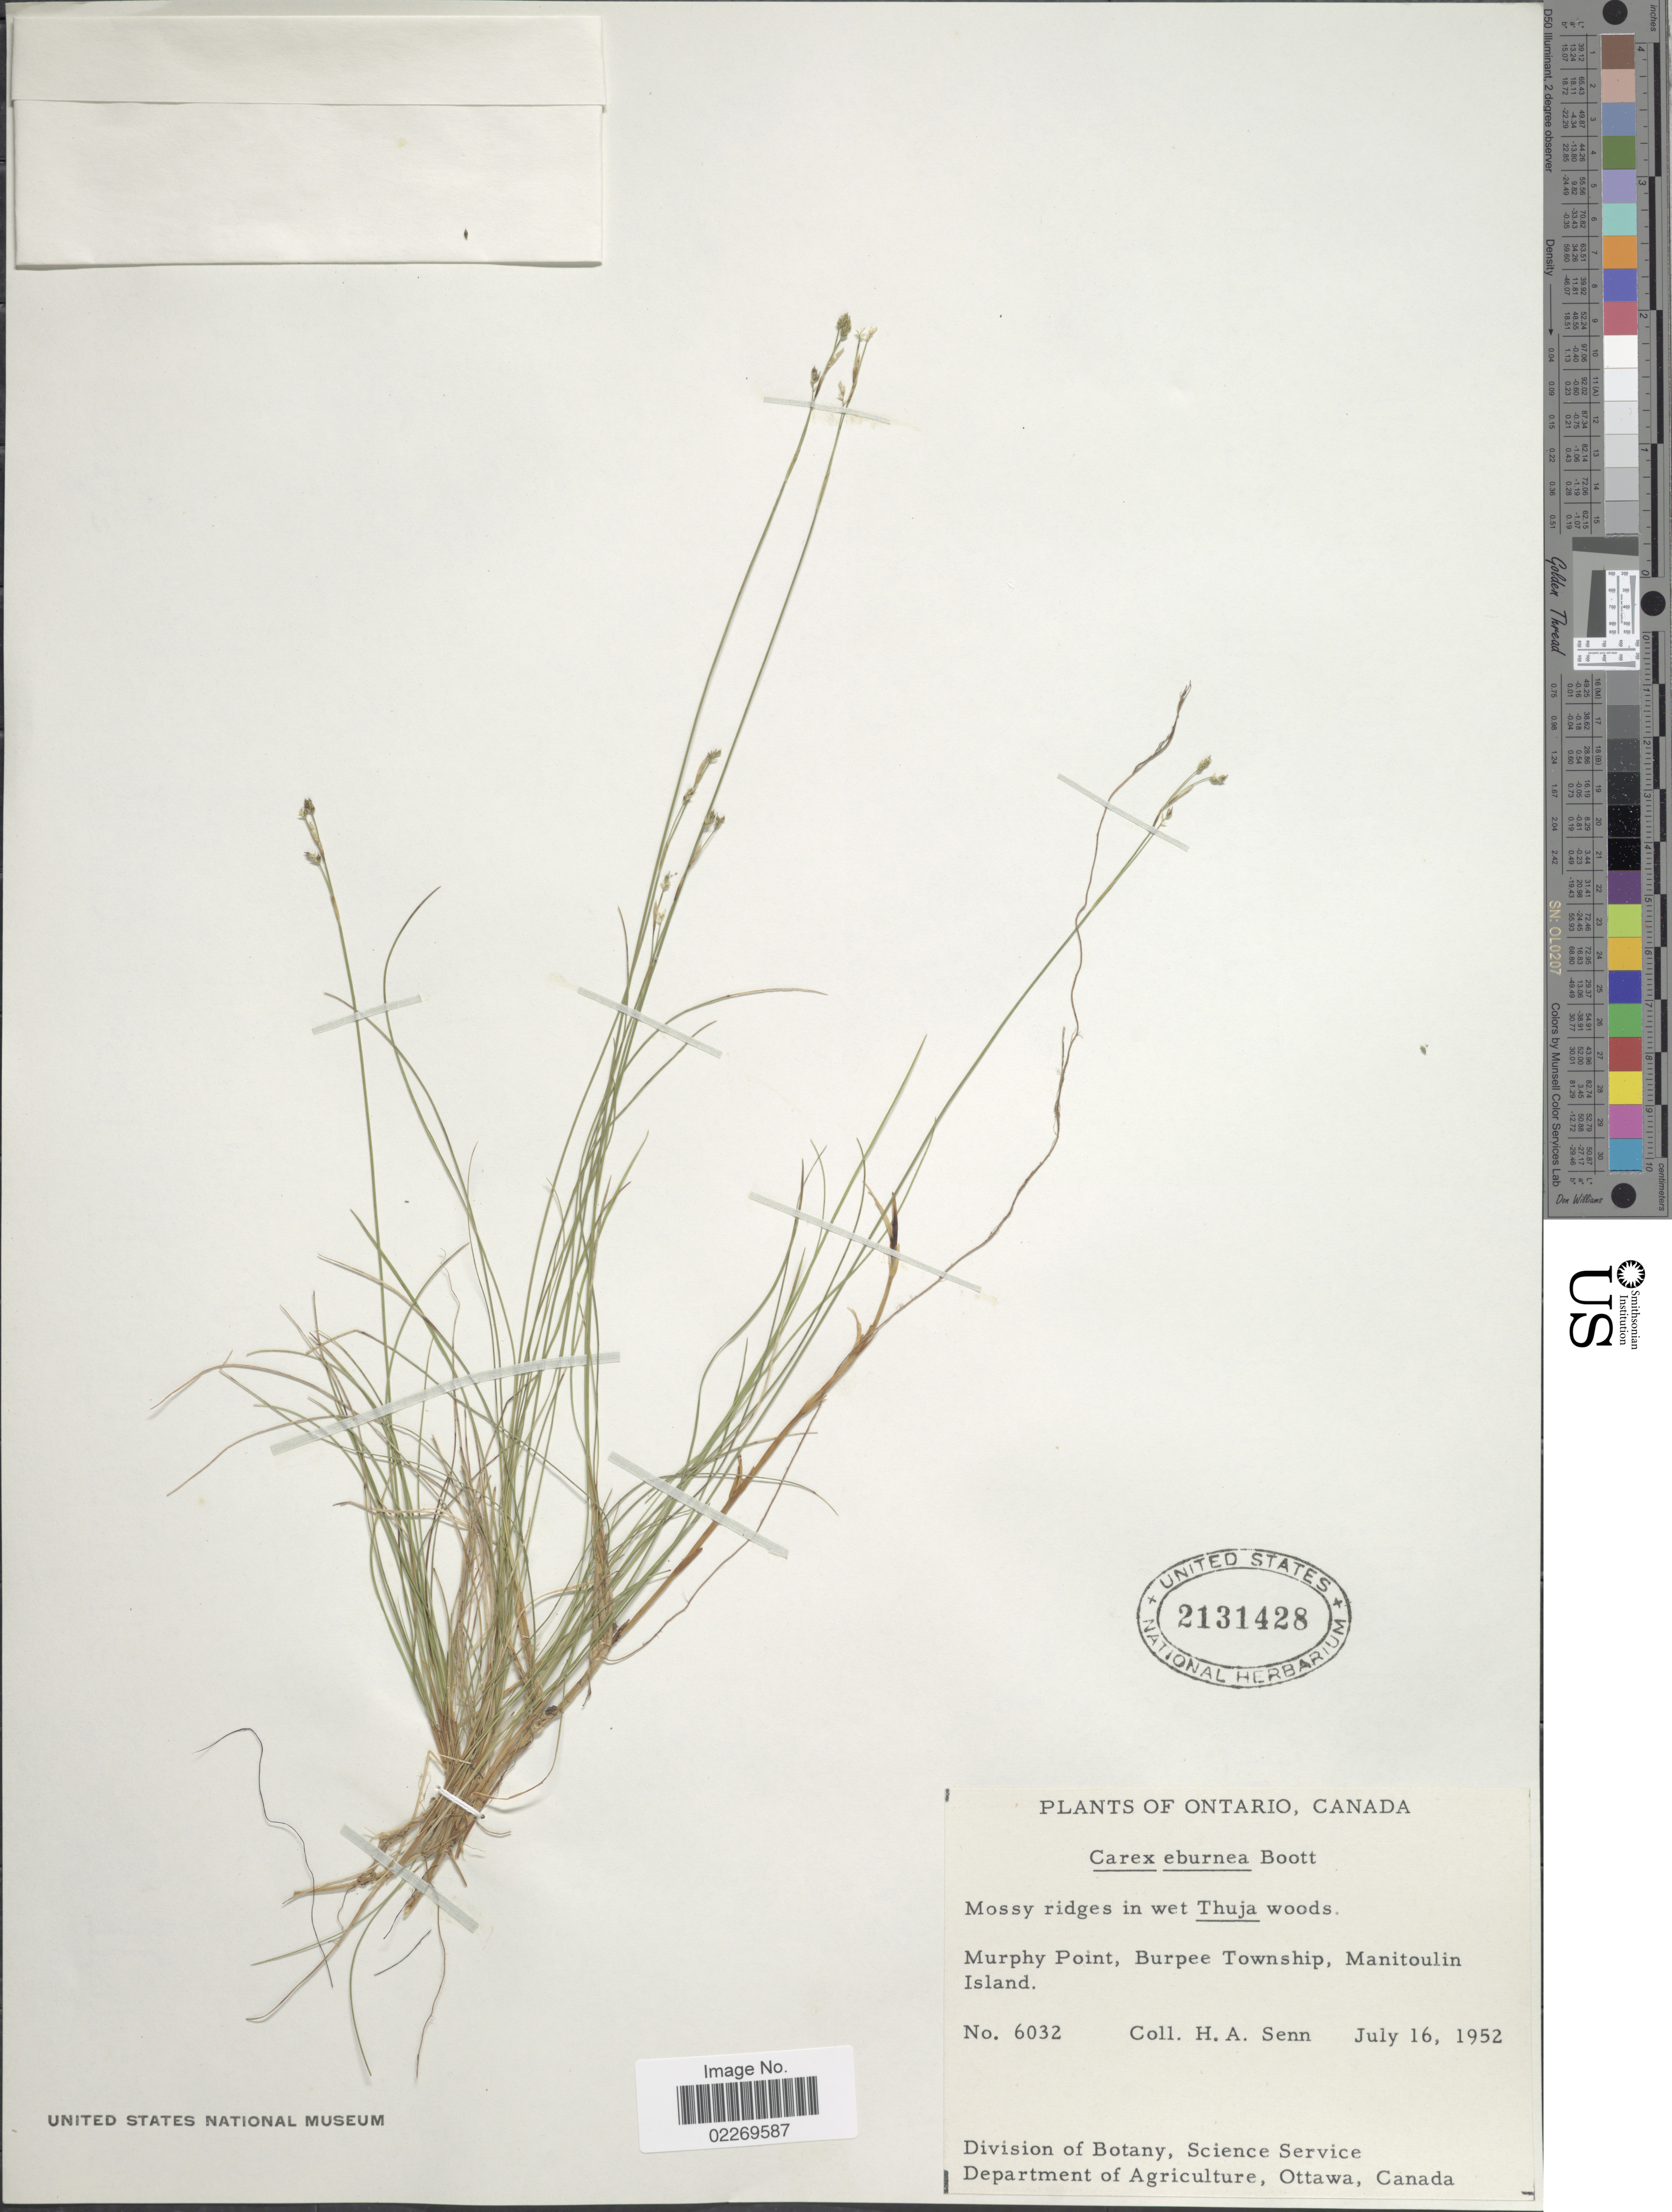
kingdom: Plantae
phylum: Tracheophyta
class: Liliopsida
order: Poales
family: Cyperaceae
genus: Carex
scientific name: Carex eburnea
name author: Boott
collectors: H. Senn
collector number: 6032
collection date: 1952-07-16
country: Canada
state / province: Ontario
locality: Murphy Point, Burpee Township, Manitoulin Island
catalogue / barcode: US 2131428